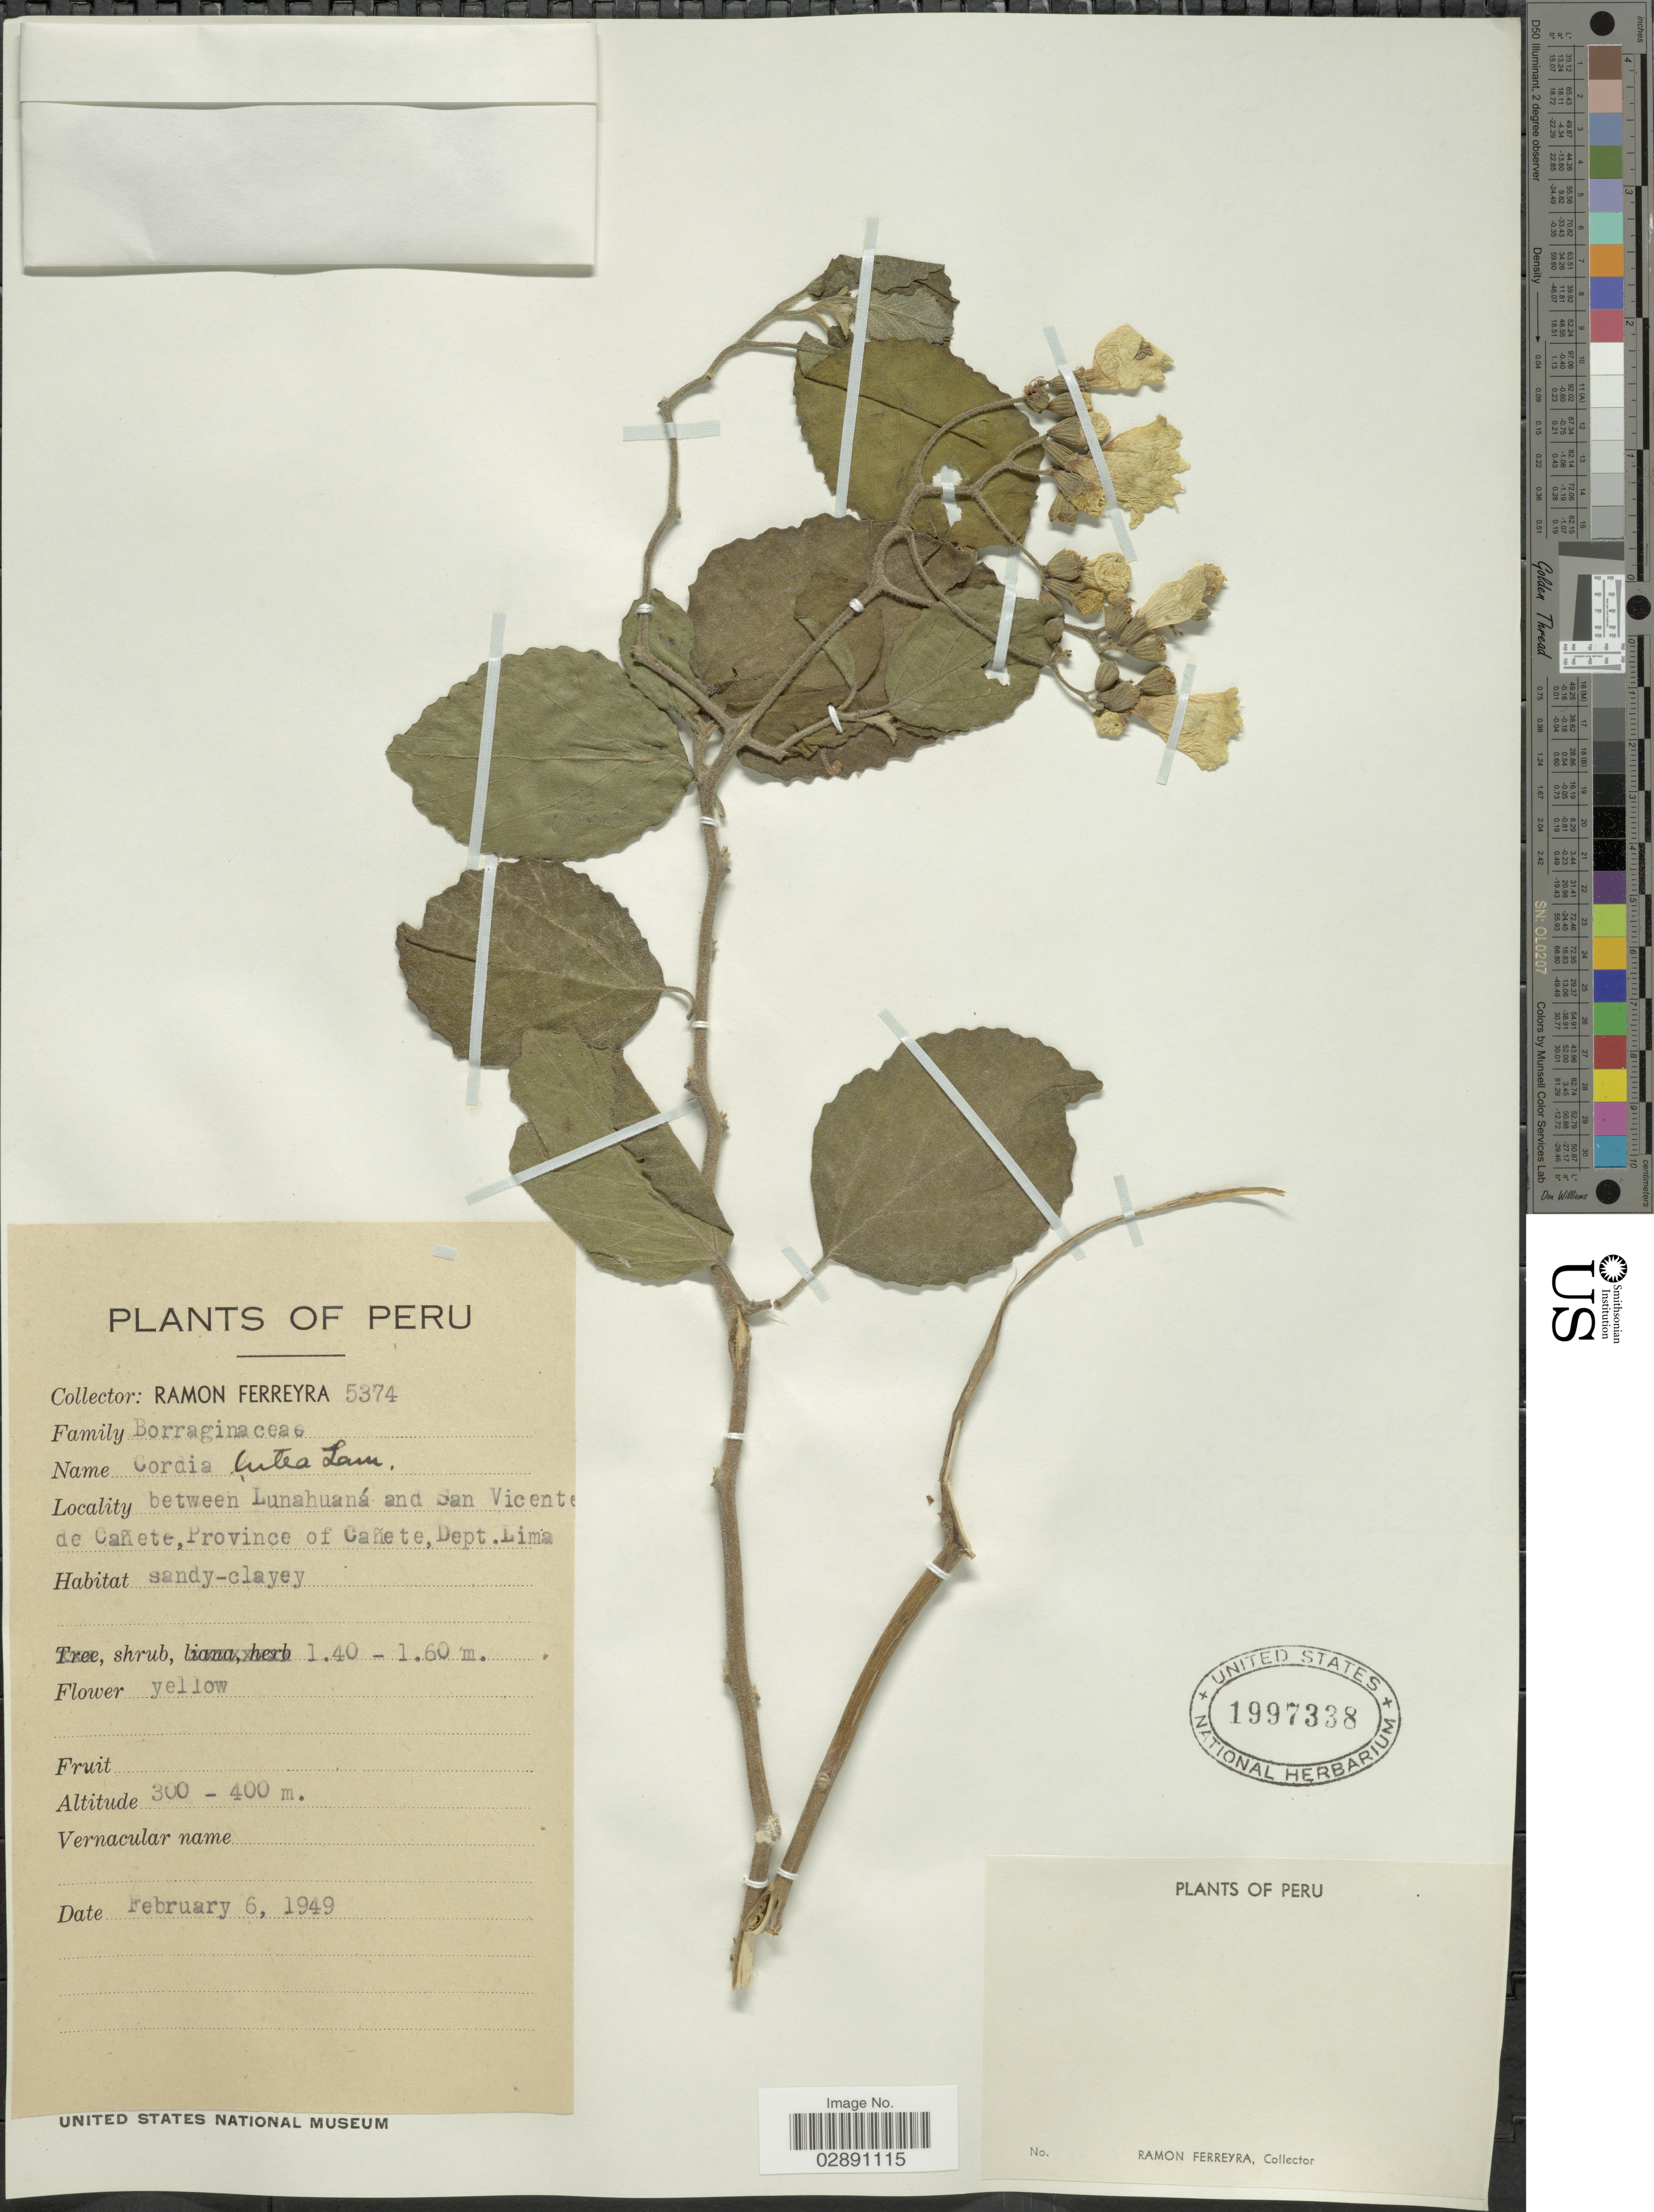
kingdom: Plantae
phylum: Tracheophyta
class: Magnoliopsida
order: Boraginales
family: Cordiaceae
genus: Cordia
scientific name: Cordia lutea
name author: Lam.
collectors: R. A. Ferreyra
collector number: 5374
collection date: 1949-02-06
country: Peru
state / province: Lima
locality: Between Lunahuaná and San Vicente de Cañete, Province of Cañete, Dept. Lima.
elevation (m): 300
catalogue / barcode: US 1997338